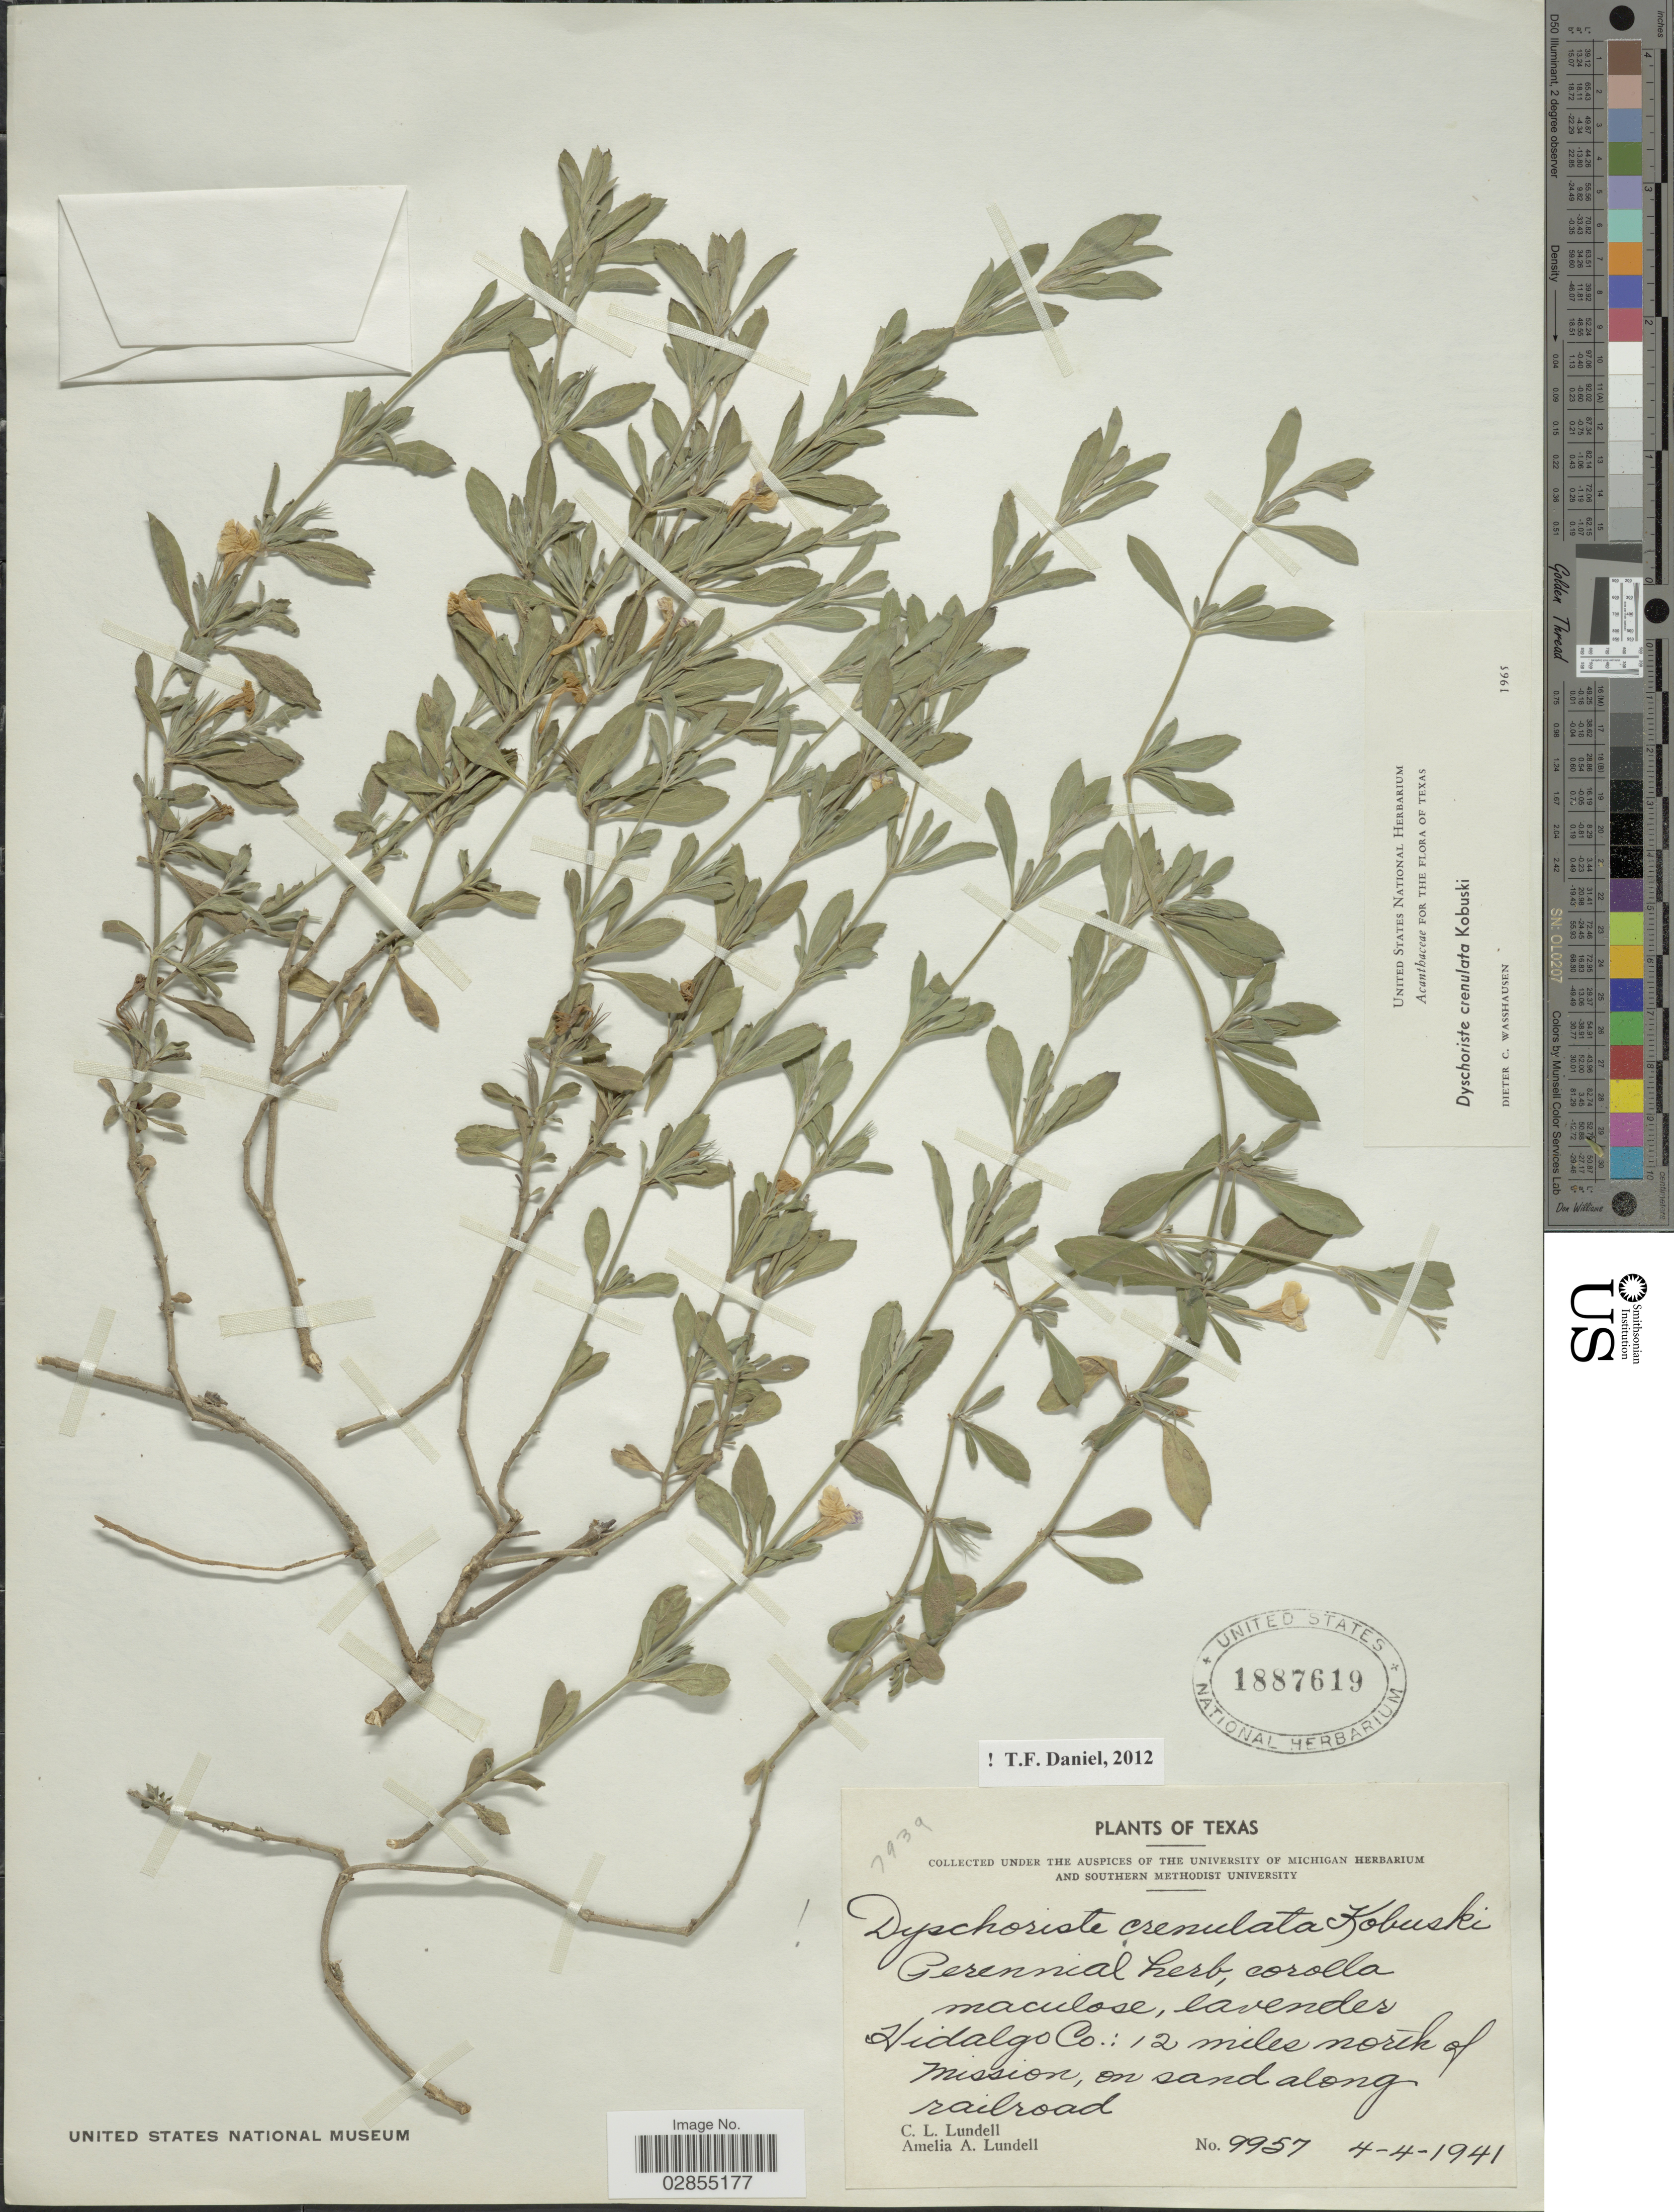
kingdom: Plantae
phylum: Tracheophyta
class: Magnoliopsida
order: Lamiales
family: Acanthaceae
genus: Dyschoriste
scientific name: Dyschoriste crenulata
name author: Kobuski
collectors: C. L. Lundell & A. A. Lundell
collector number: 9957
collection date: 1941-04-04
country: United States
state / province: Texas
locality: Hidalgo Co.: 12 miles north of mission, on sand along railroad.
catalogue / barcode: US 1887619